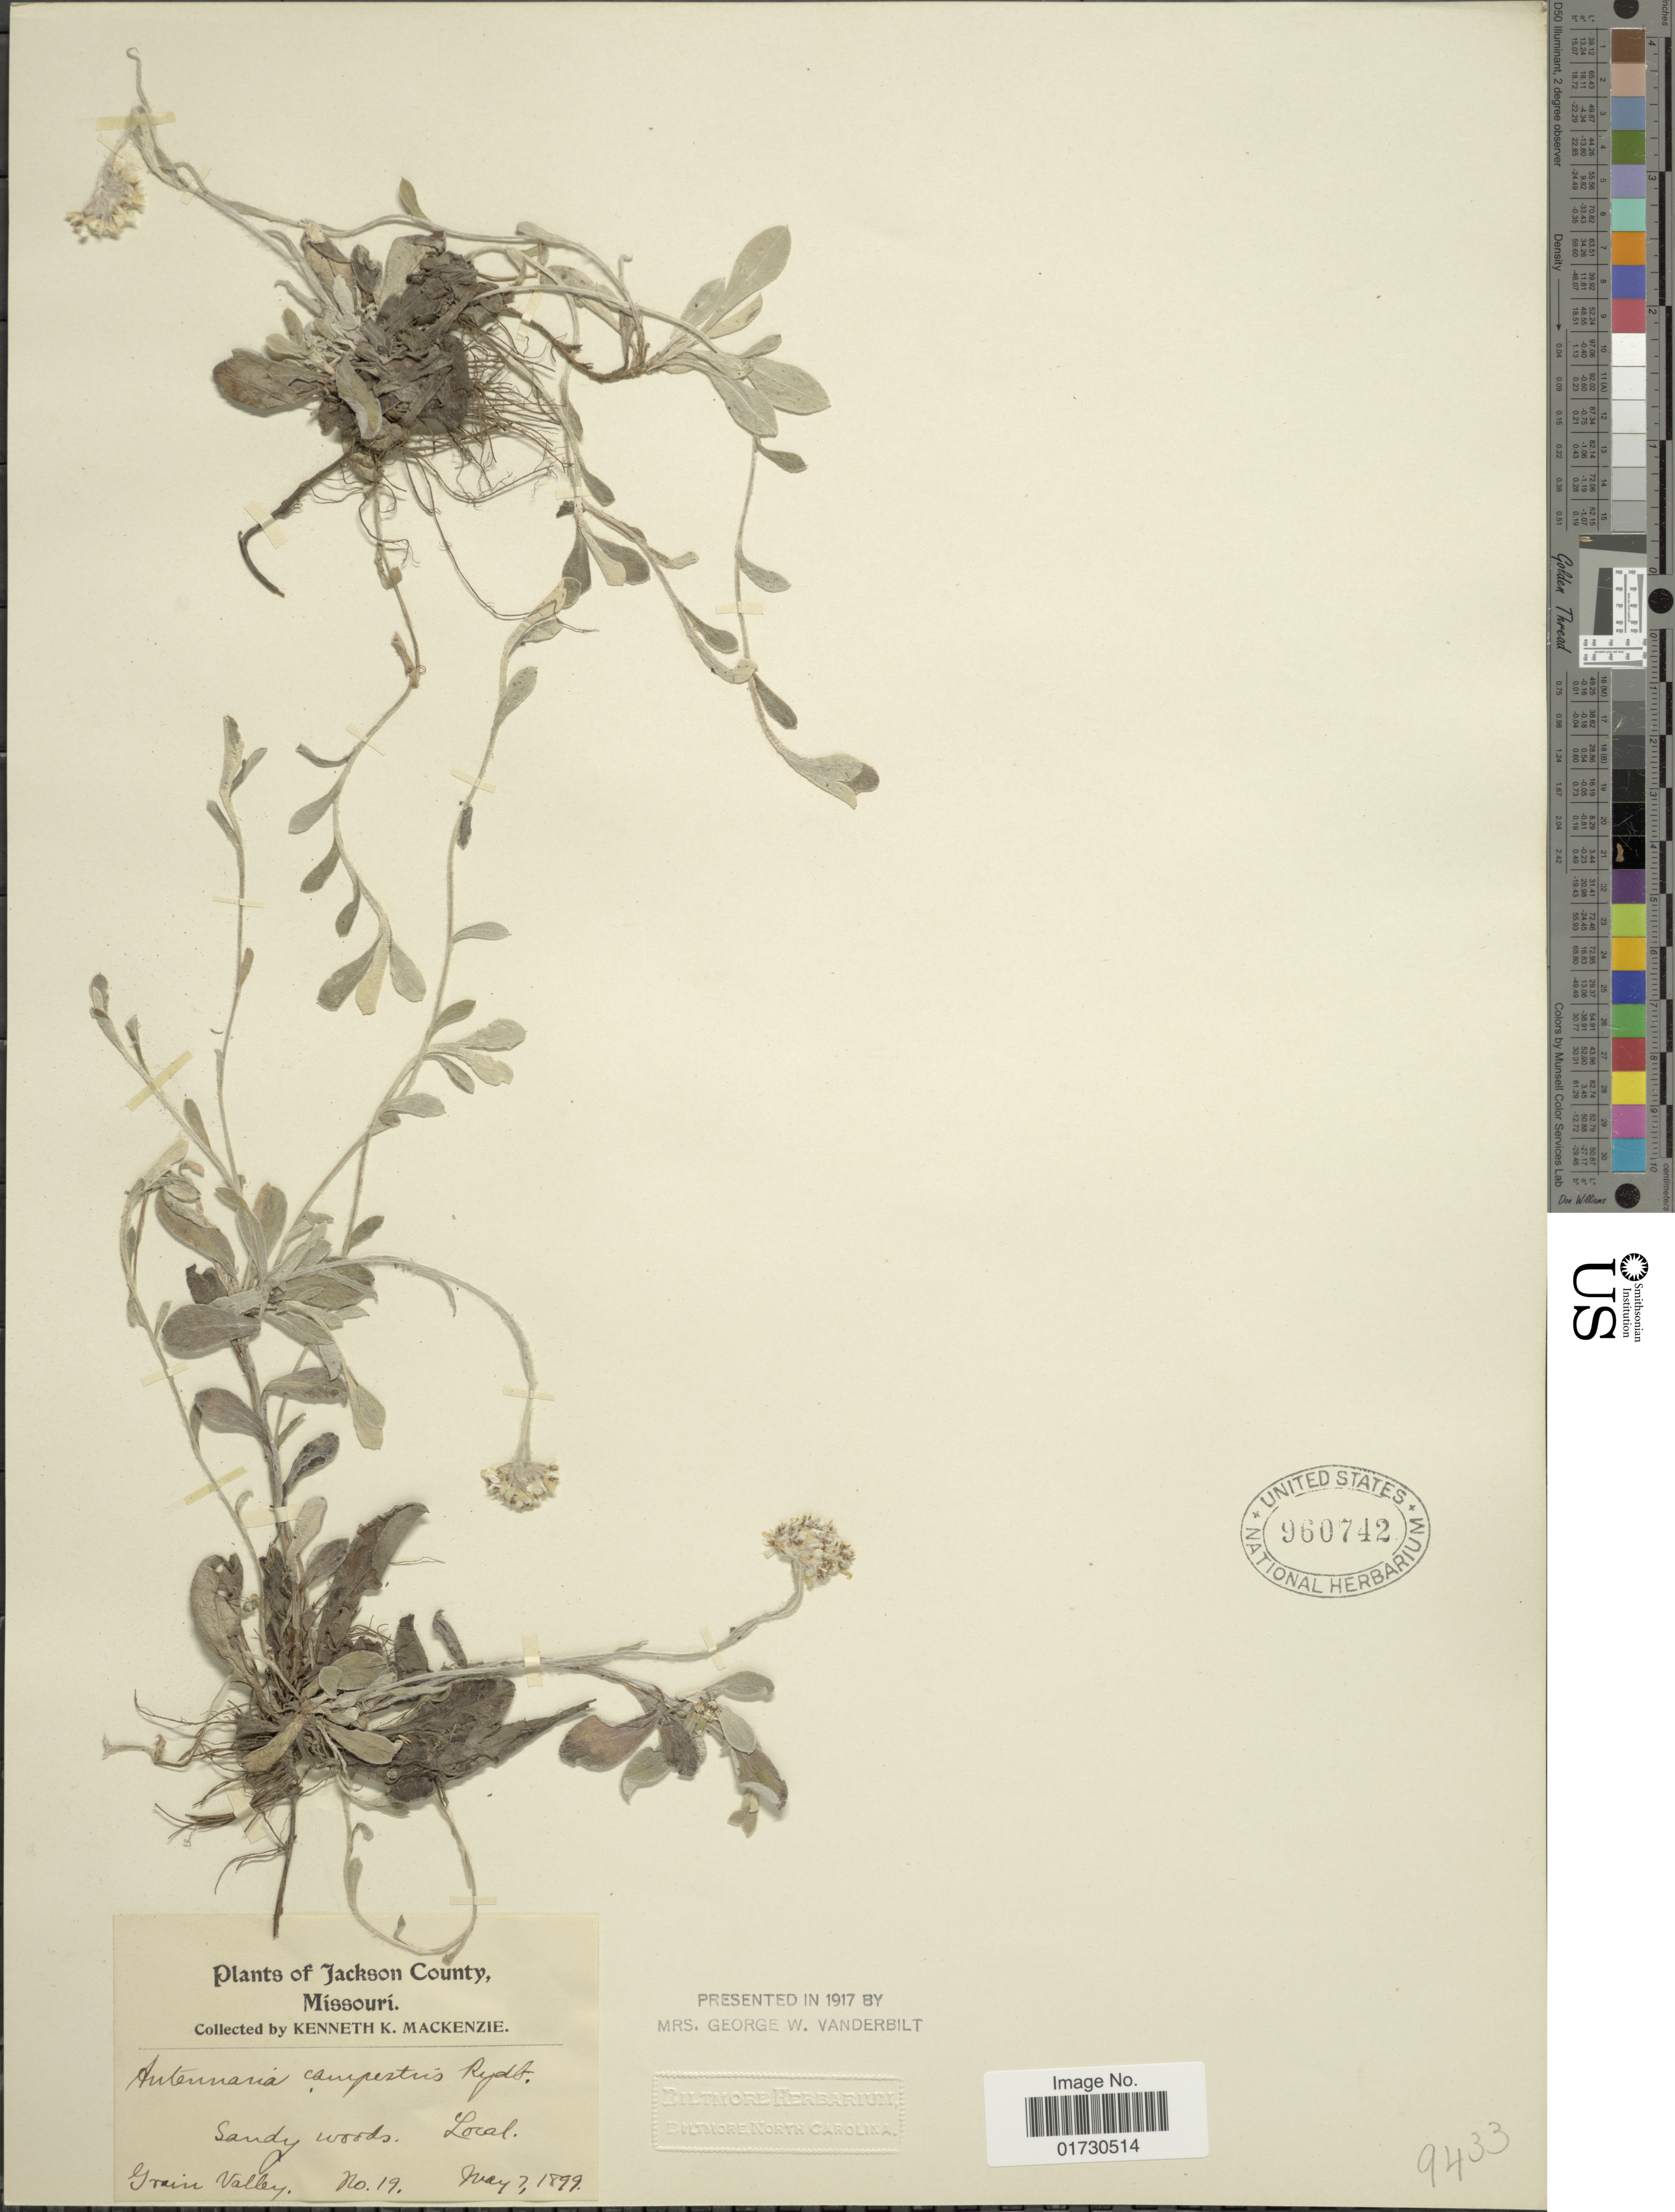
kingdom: Plantae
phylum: Tracheophyta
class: Magnoliopsida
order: Asterales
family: Asteraceae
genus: Antennaria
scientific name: Antennaria campestris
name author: Rydb.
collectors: K. K. Mackenzie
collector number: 19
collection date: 1899-05-07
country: United States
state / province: Missouri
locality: Jackson County, Grain Valley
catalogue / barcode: US 960742